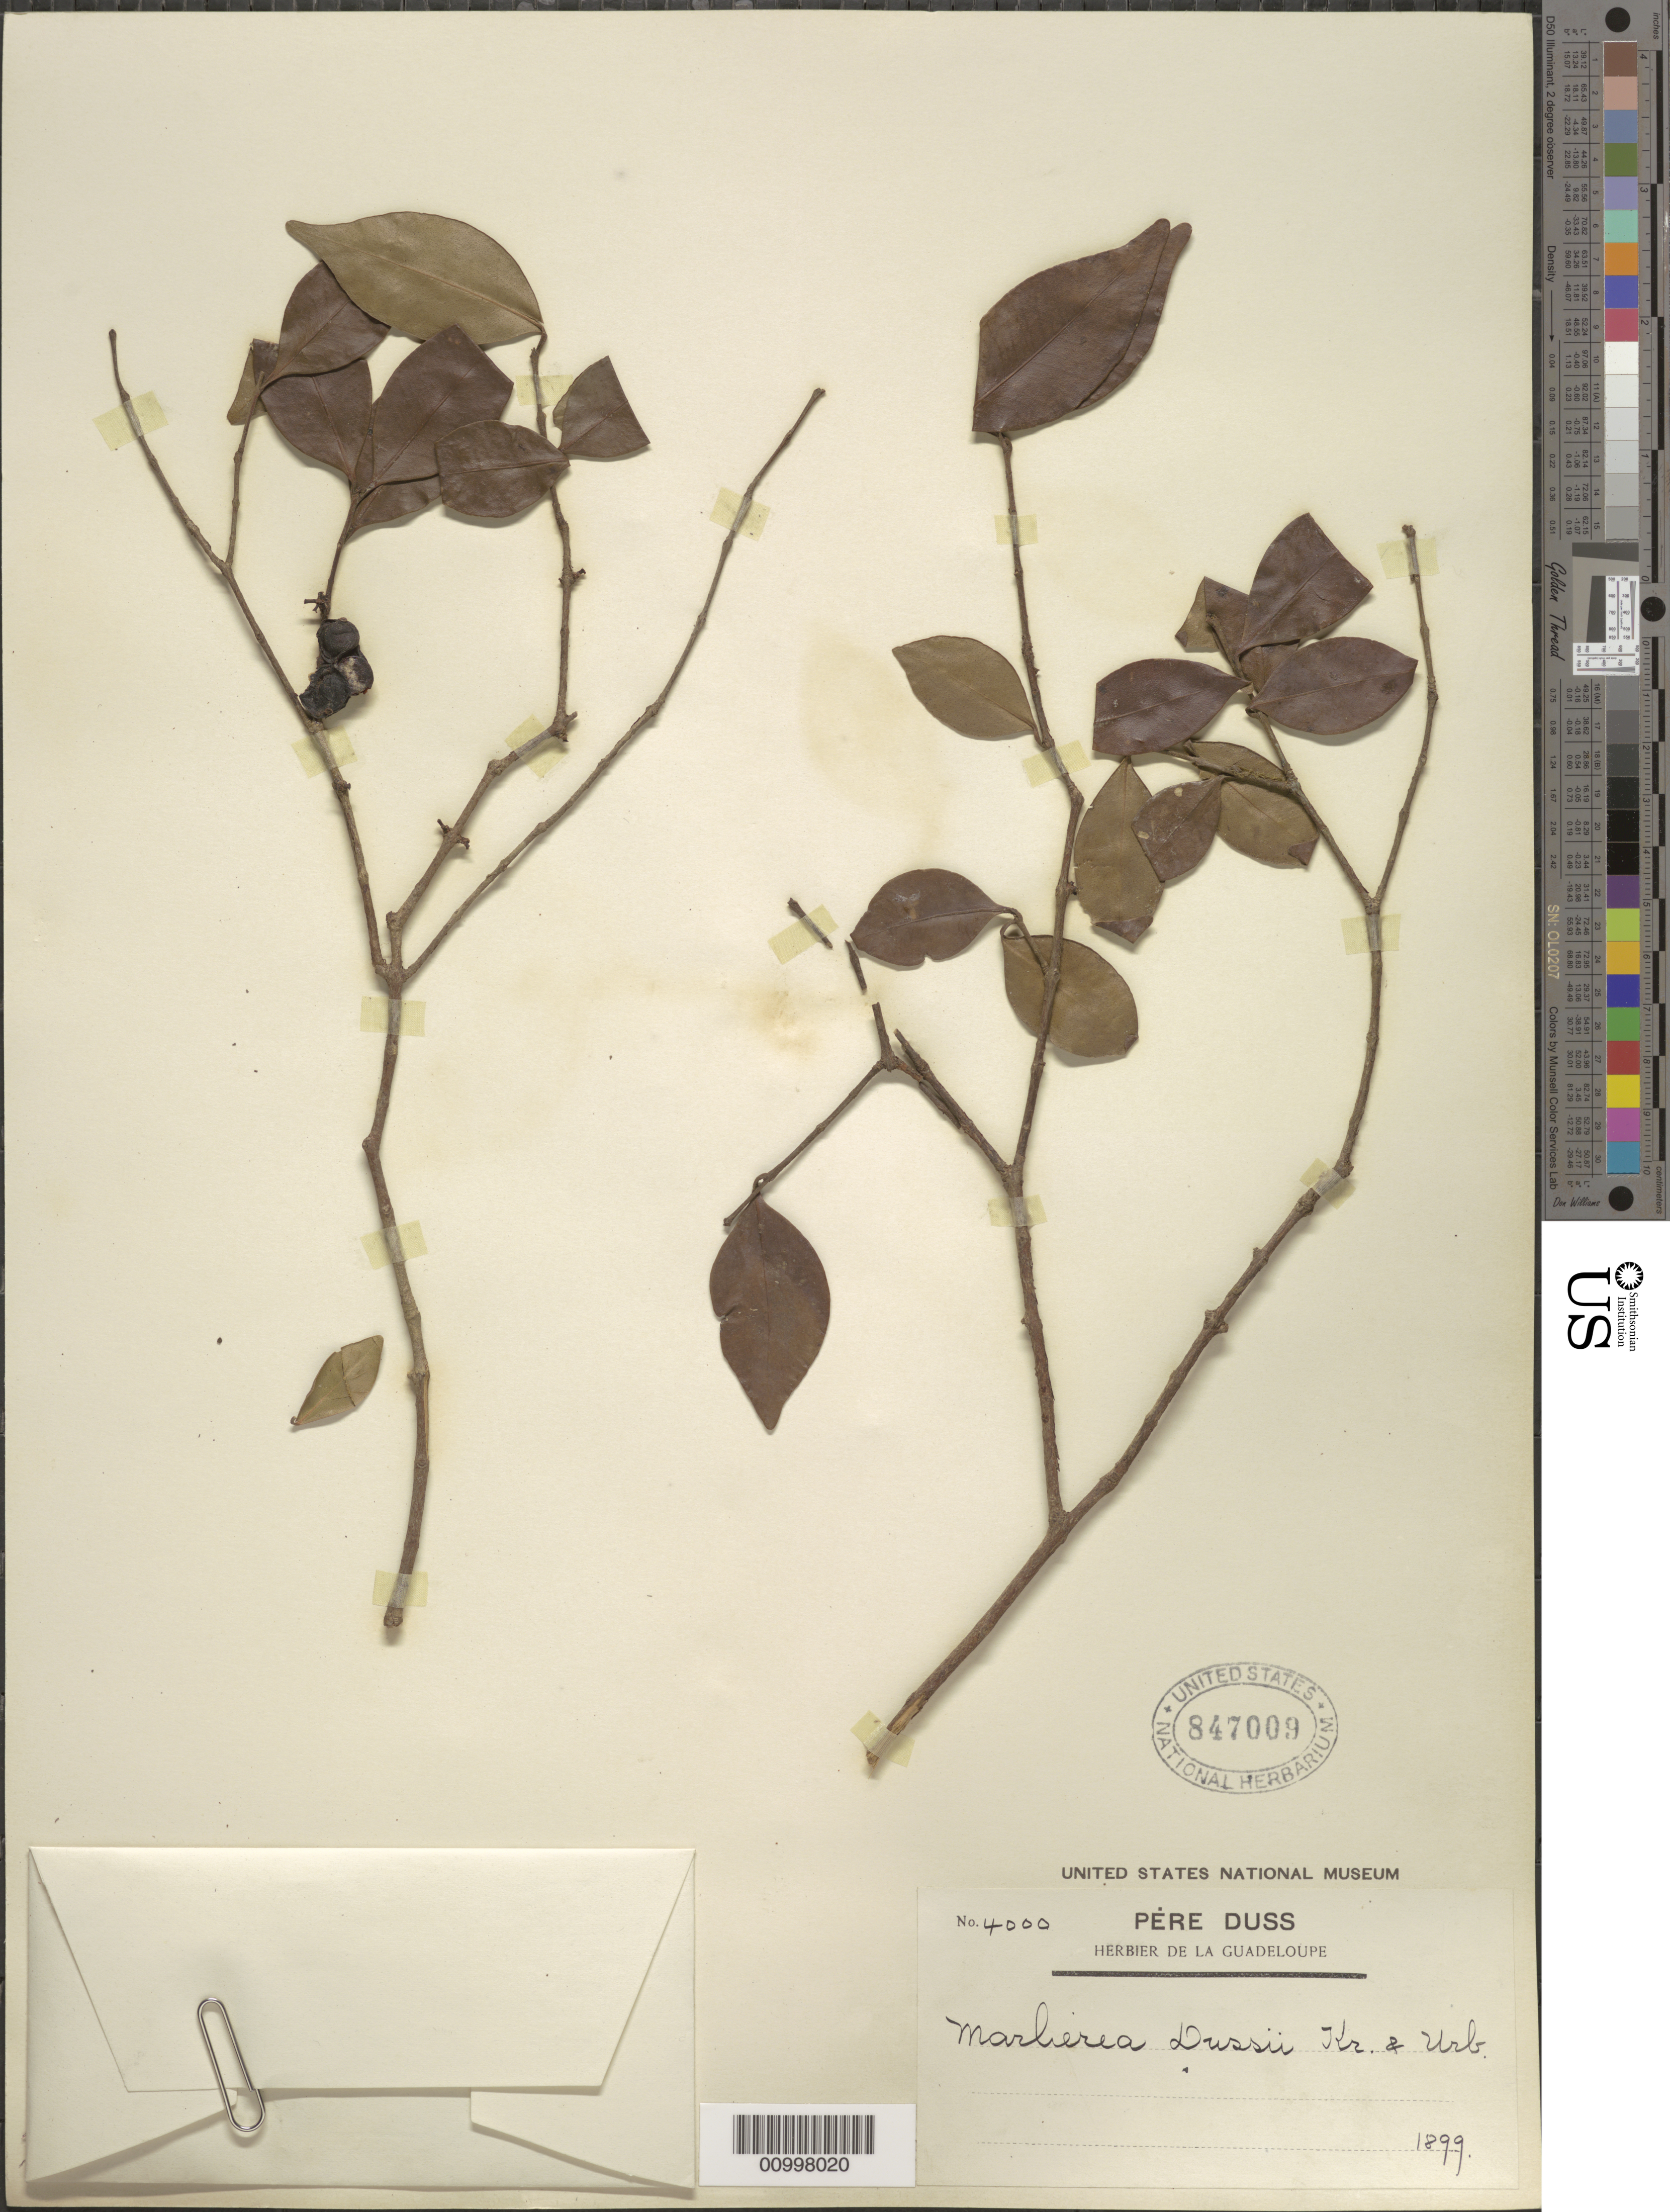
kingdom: Plantae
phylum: Tracheophyta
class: Magnoliopsida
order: Myrtales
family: Myrtaceae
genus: Siphoneugena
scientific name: Siphoneugena dussii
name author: (Krug & Urb.) Proença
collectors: Père Duss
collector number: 4000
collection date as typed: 1899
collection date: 1899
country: Guadeloupe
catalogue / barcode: US 847009